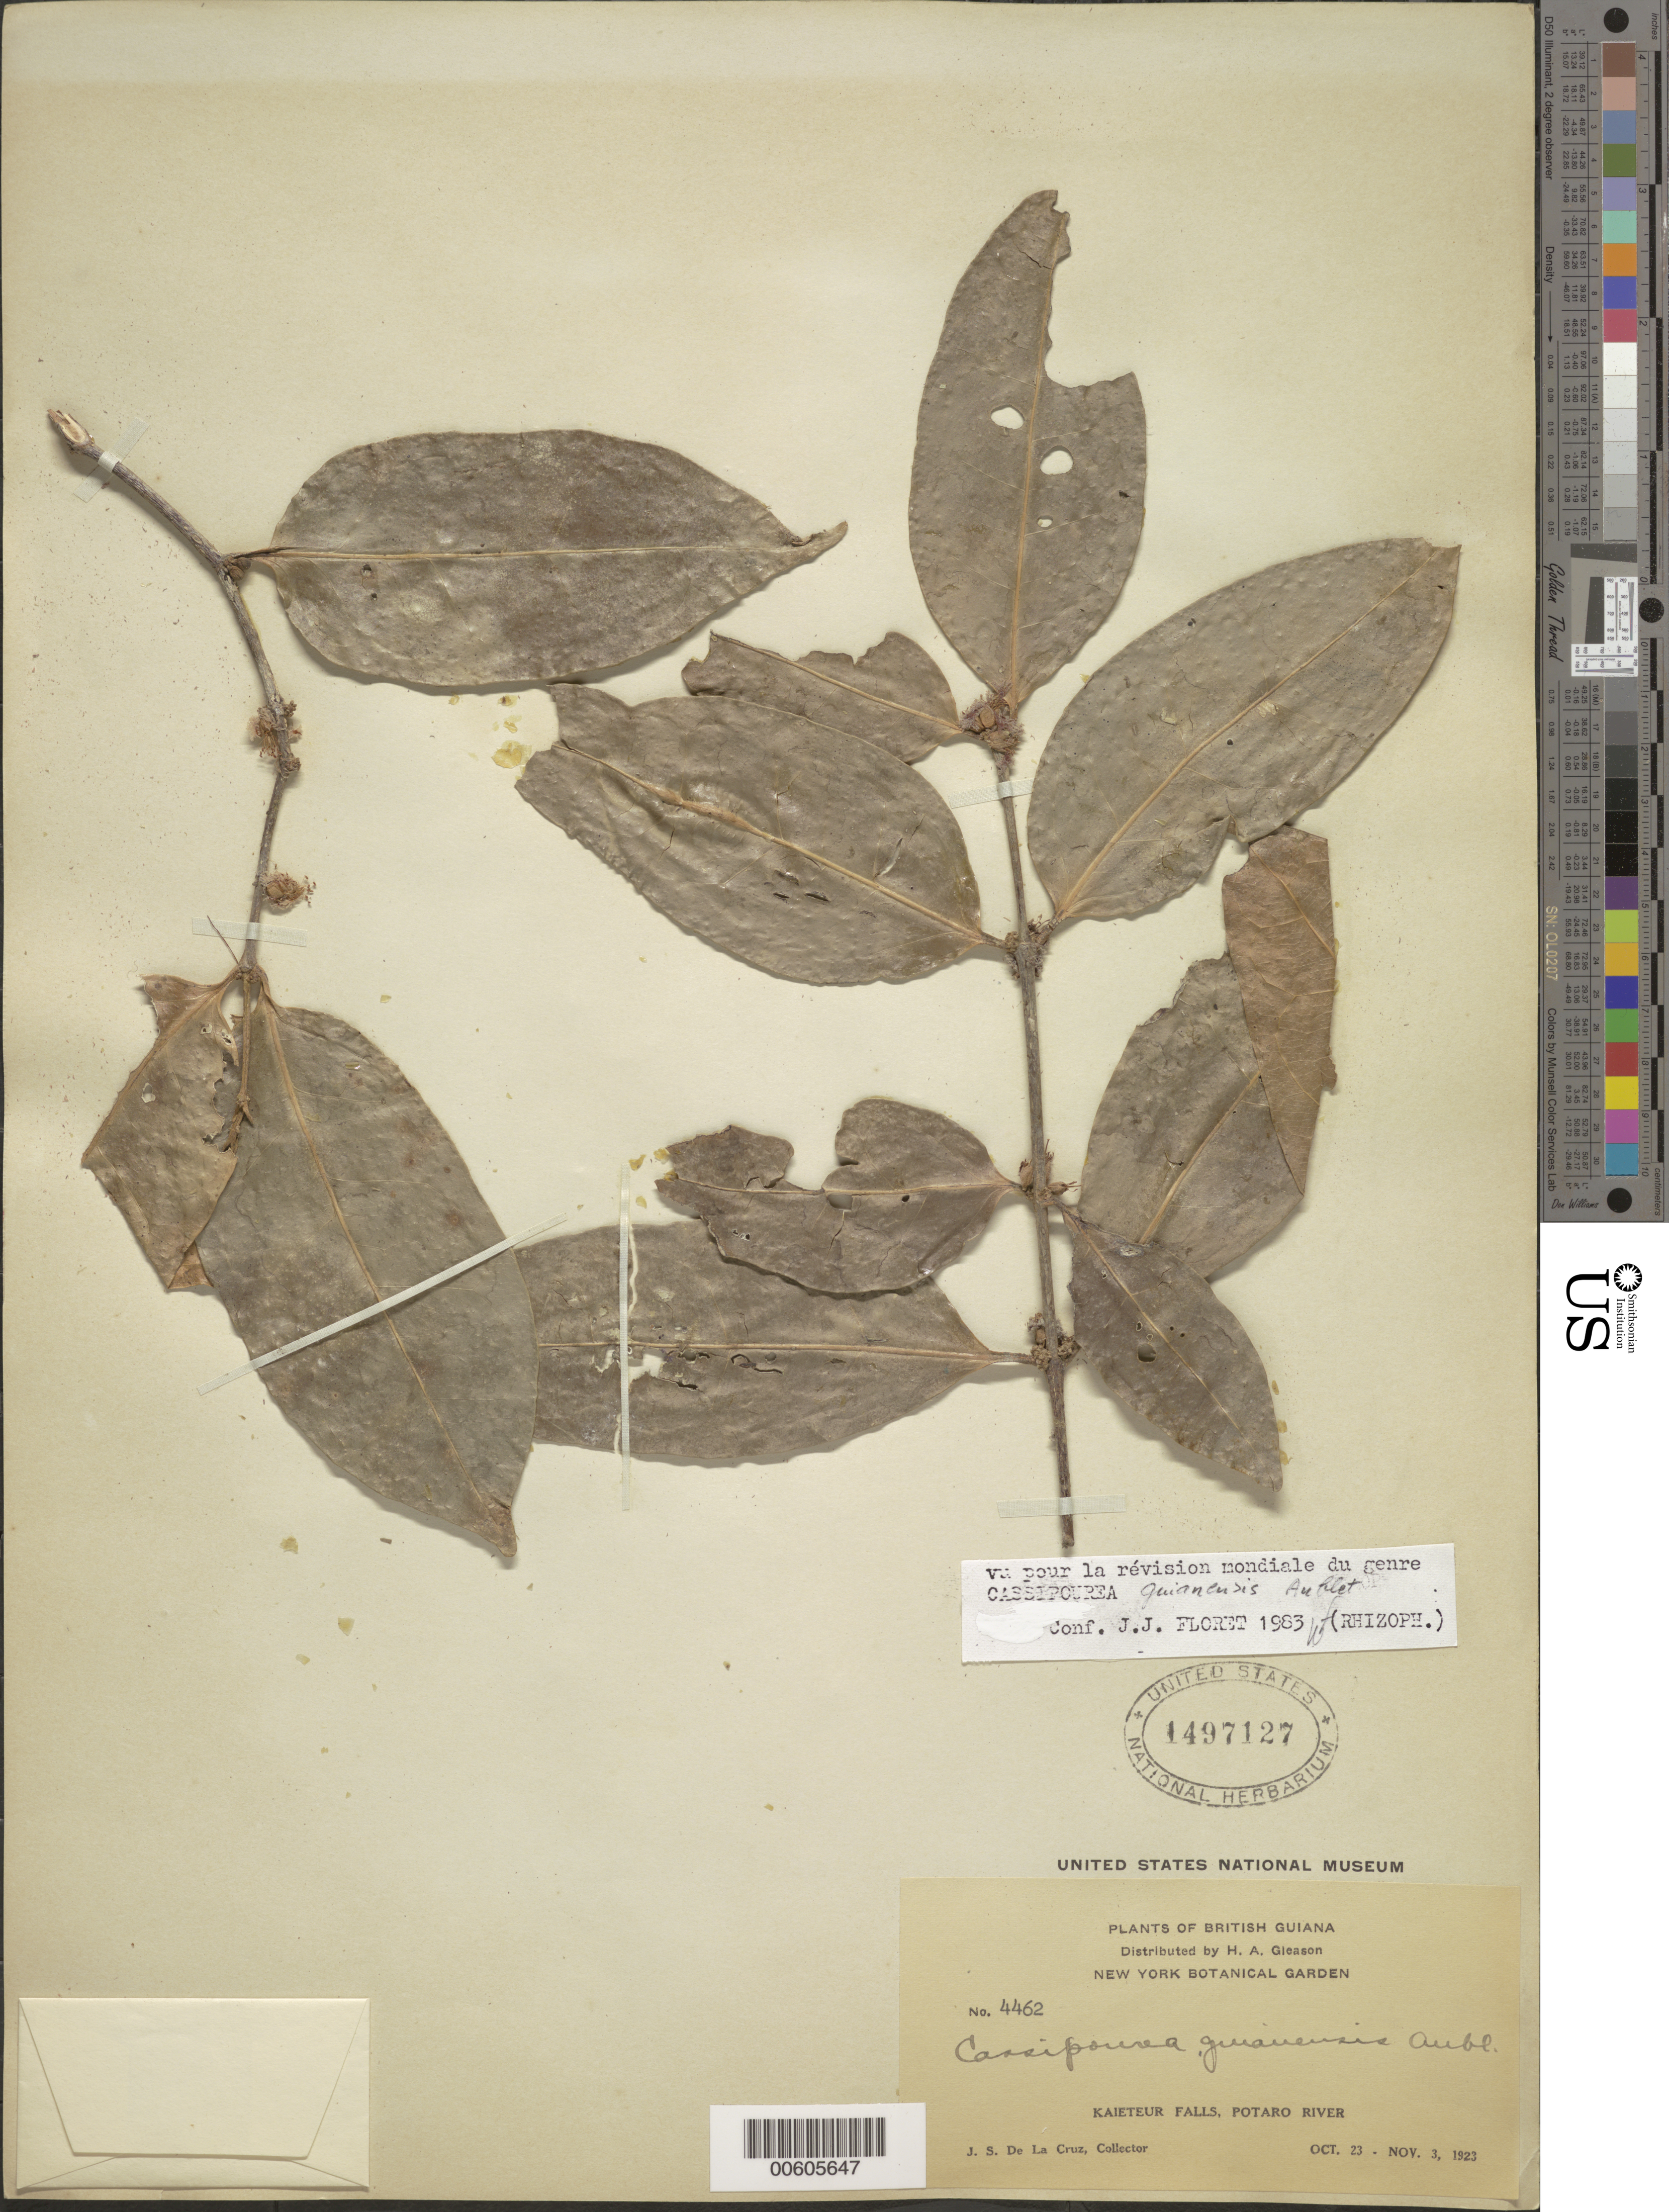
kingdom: Plantae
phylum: Tracheophyta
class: Magnoliopsida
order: Malpighiales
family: Rhizophoraceae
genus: Cassipourea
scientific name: Cassipourea guianensis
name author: Aubl.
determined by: Floret, J. J.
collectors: J. S. de la Cruz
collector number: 4462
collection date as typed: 23-Oct-23 to 3-Nov-23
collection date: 1923-10-23/1923-11-03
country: Guyana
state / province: Potaro-Siparuni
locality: Kaieteur Falls, Potaro R.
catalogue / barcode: US 1497127